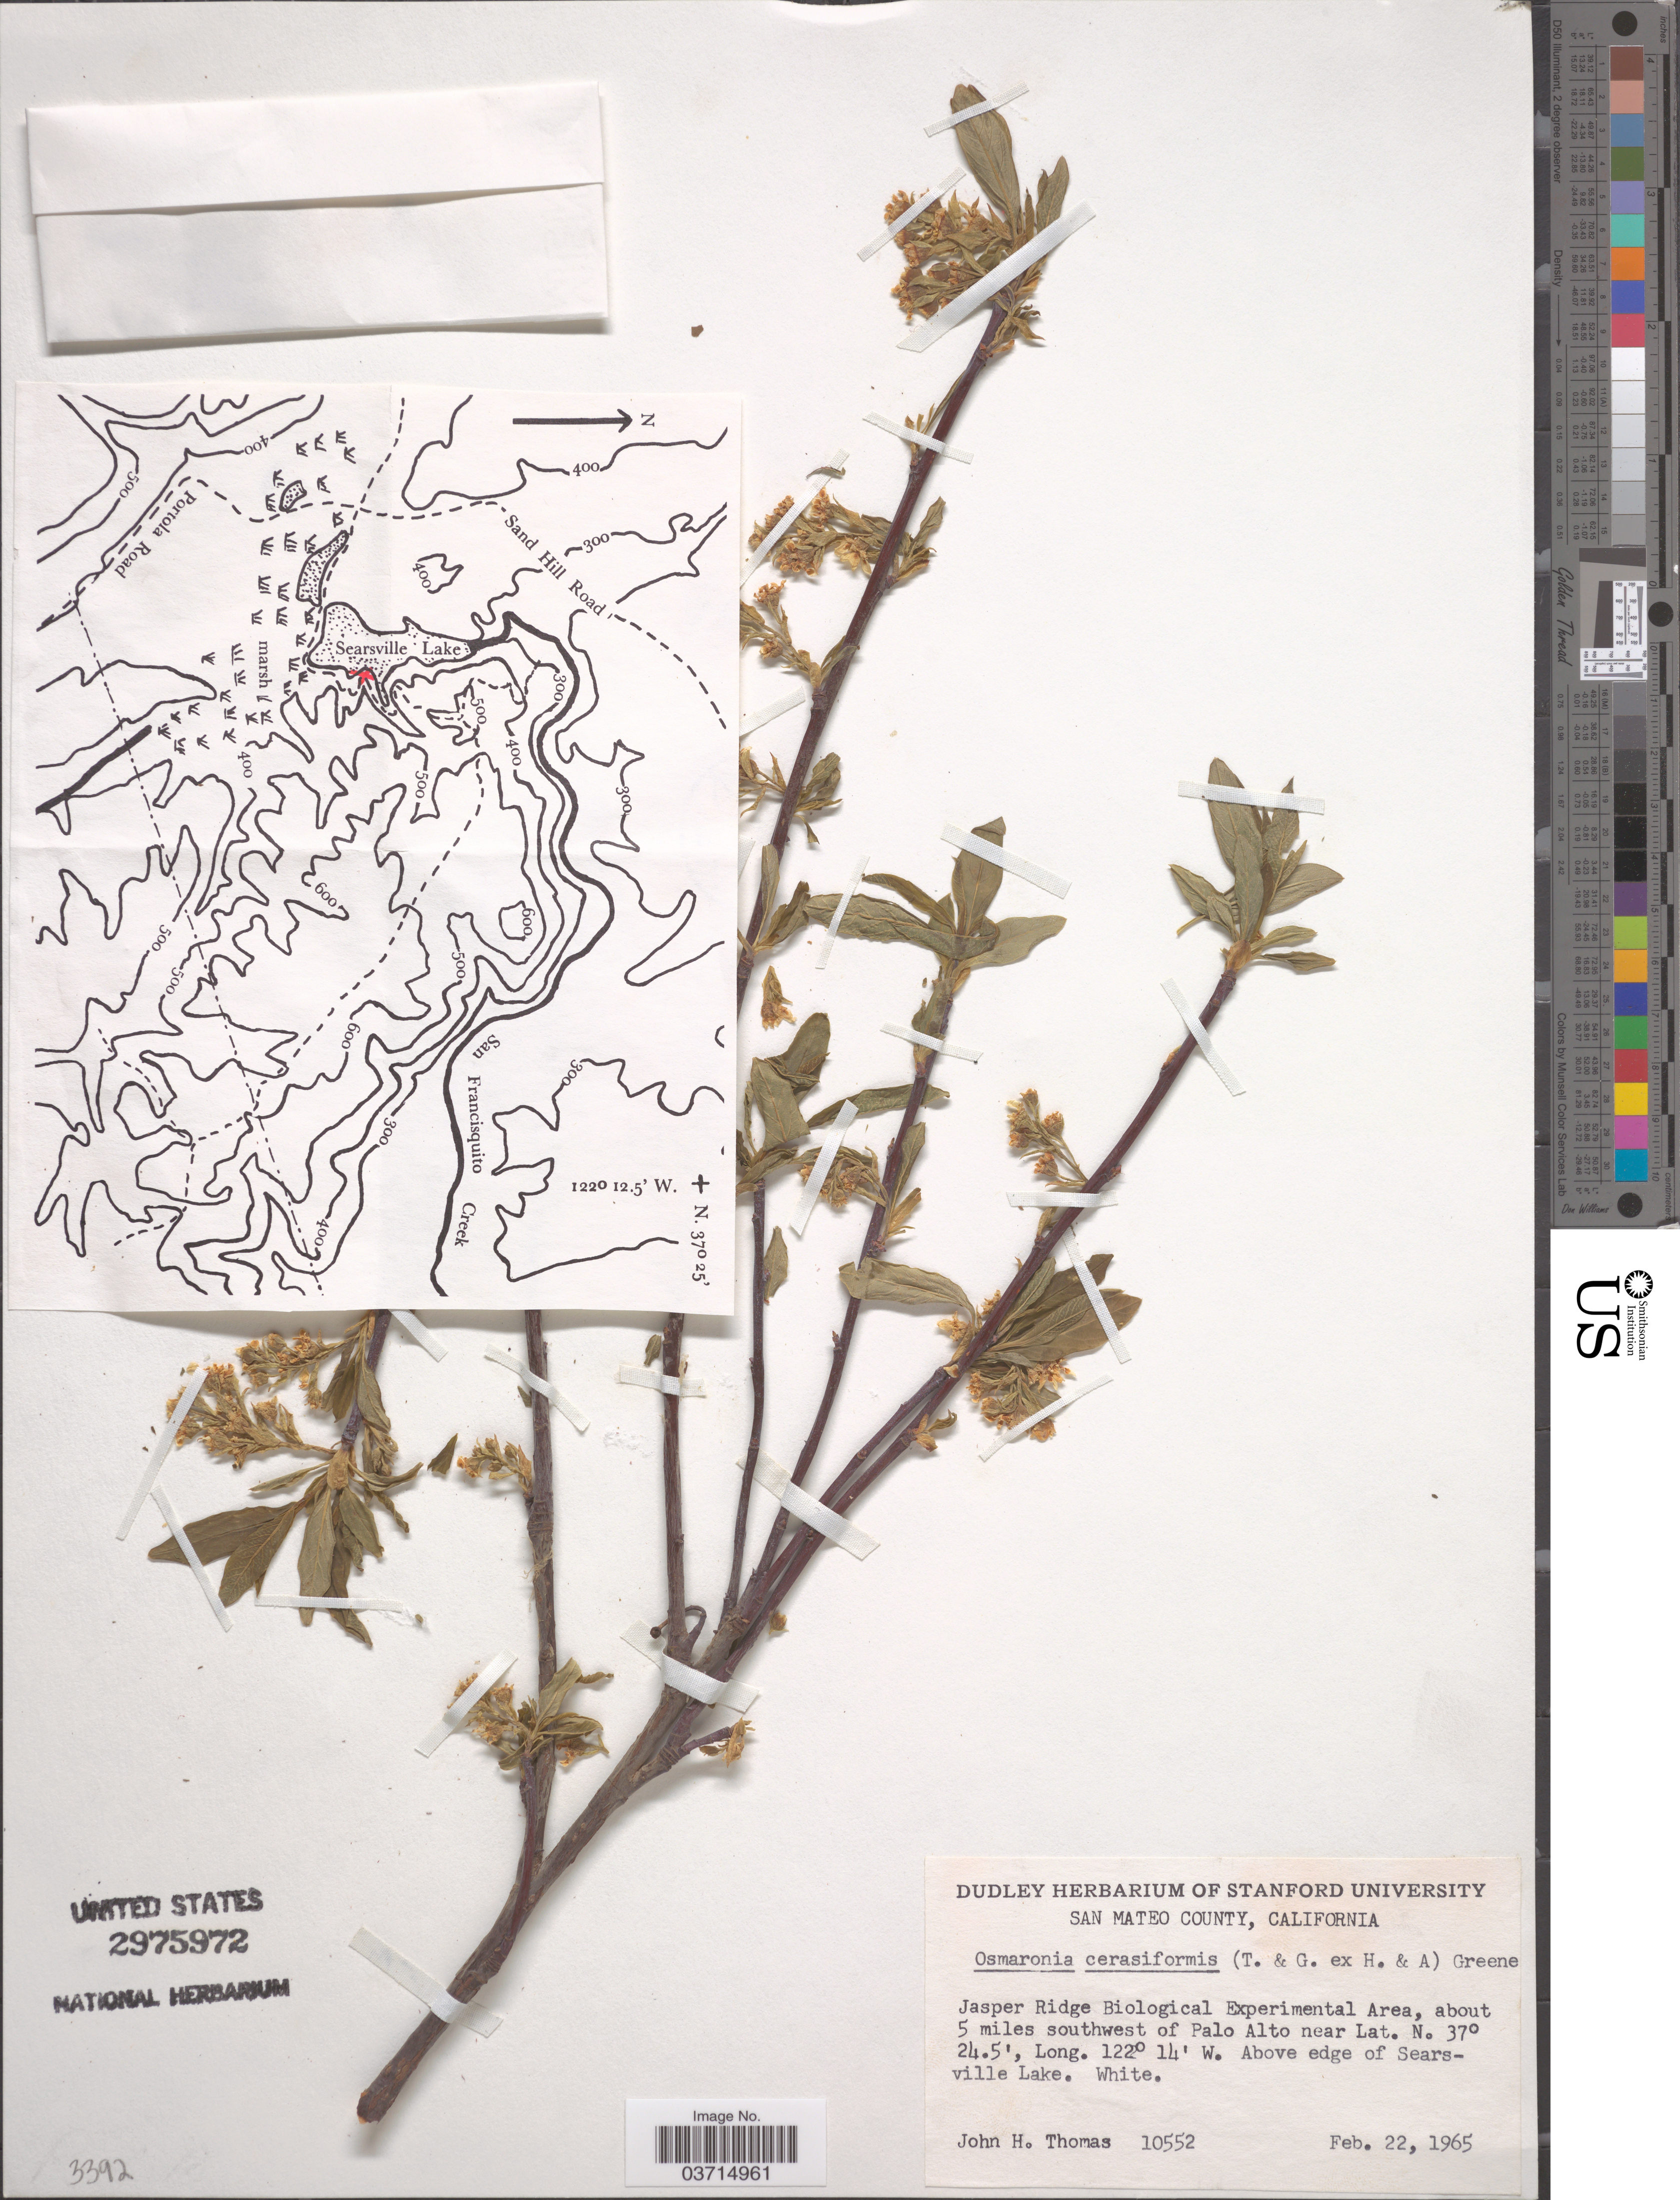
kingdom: Plantae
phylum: Tracheophyta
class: Magnoliopsida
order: Rosales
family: Rosaceae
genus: Oemleria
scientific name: Oemleria cerasiformis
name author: (Torr. & A. Gray ex Hook. & Arn.) J.W. Landon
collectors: J. H. Thomas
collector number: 10552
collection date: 1965-02-22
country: United States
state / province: California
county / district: San Mateo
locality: San Mateo County. Jasper Ridge Biological Experimental Area, about 5 miles southwest of Palo Alto. Above edge of Searsville Lake.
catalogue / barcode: US 2975972